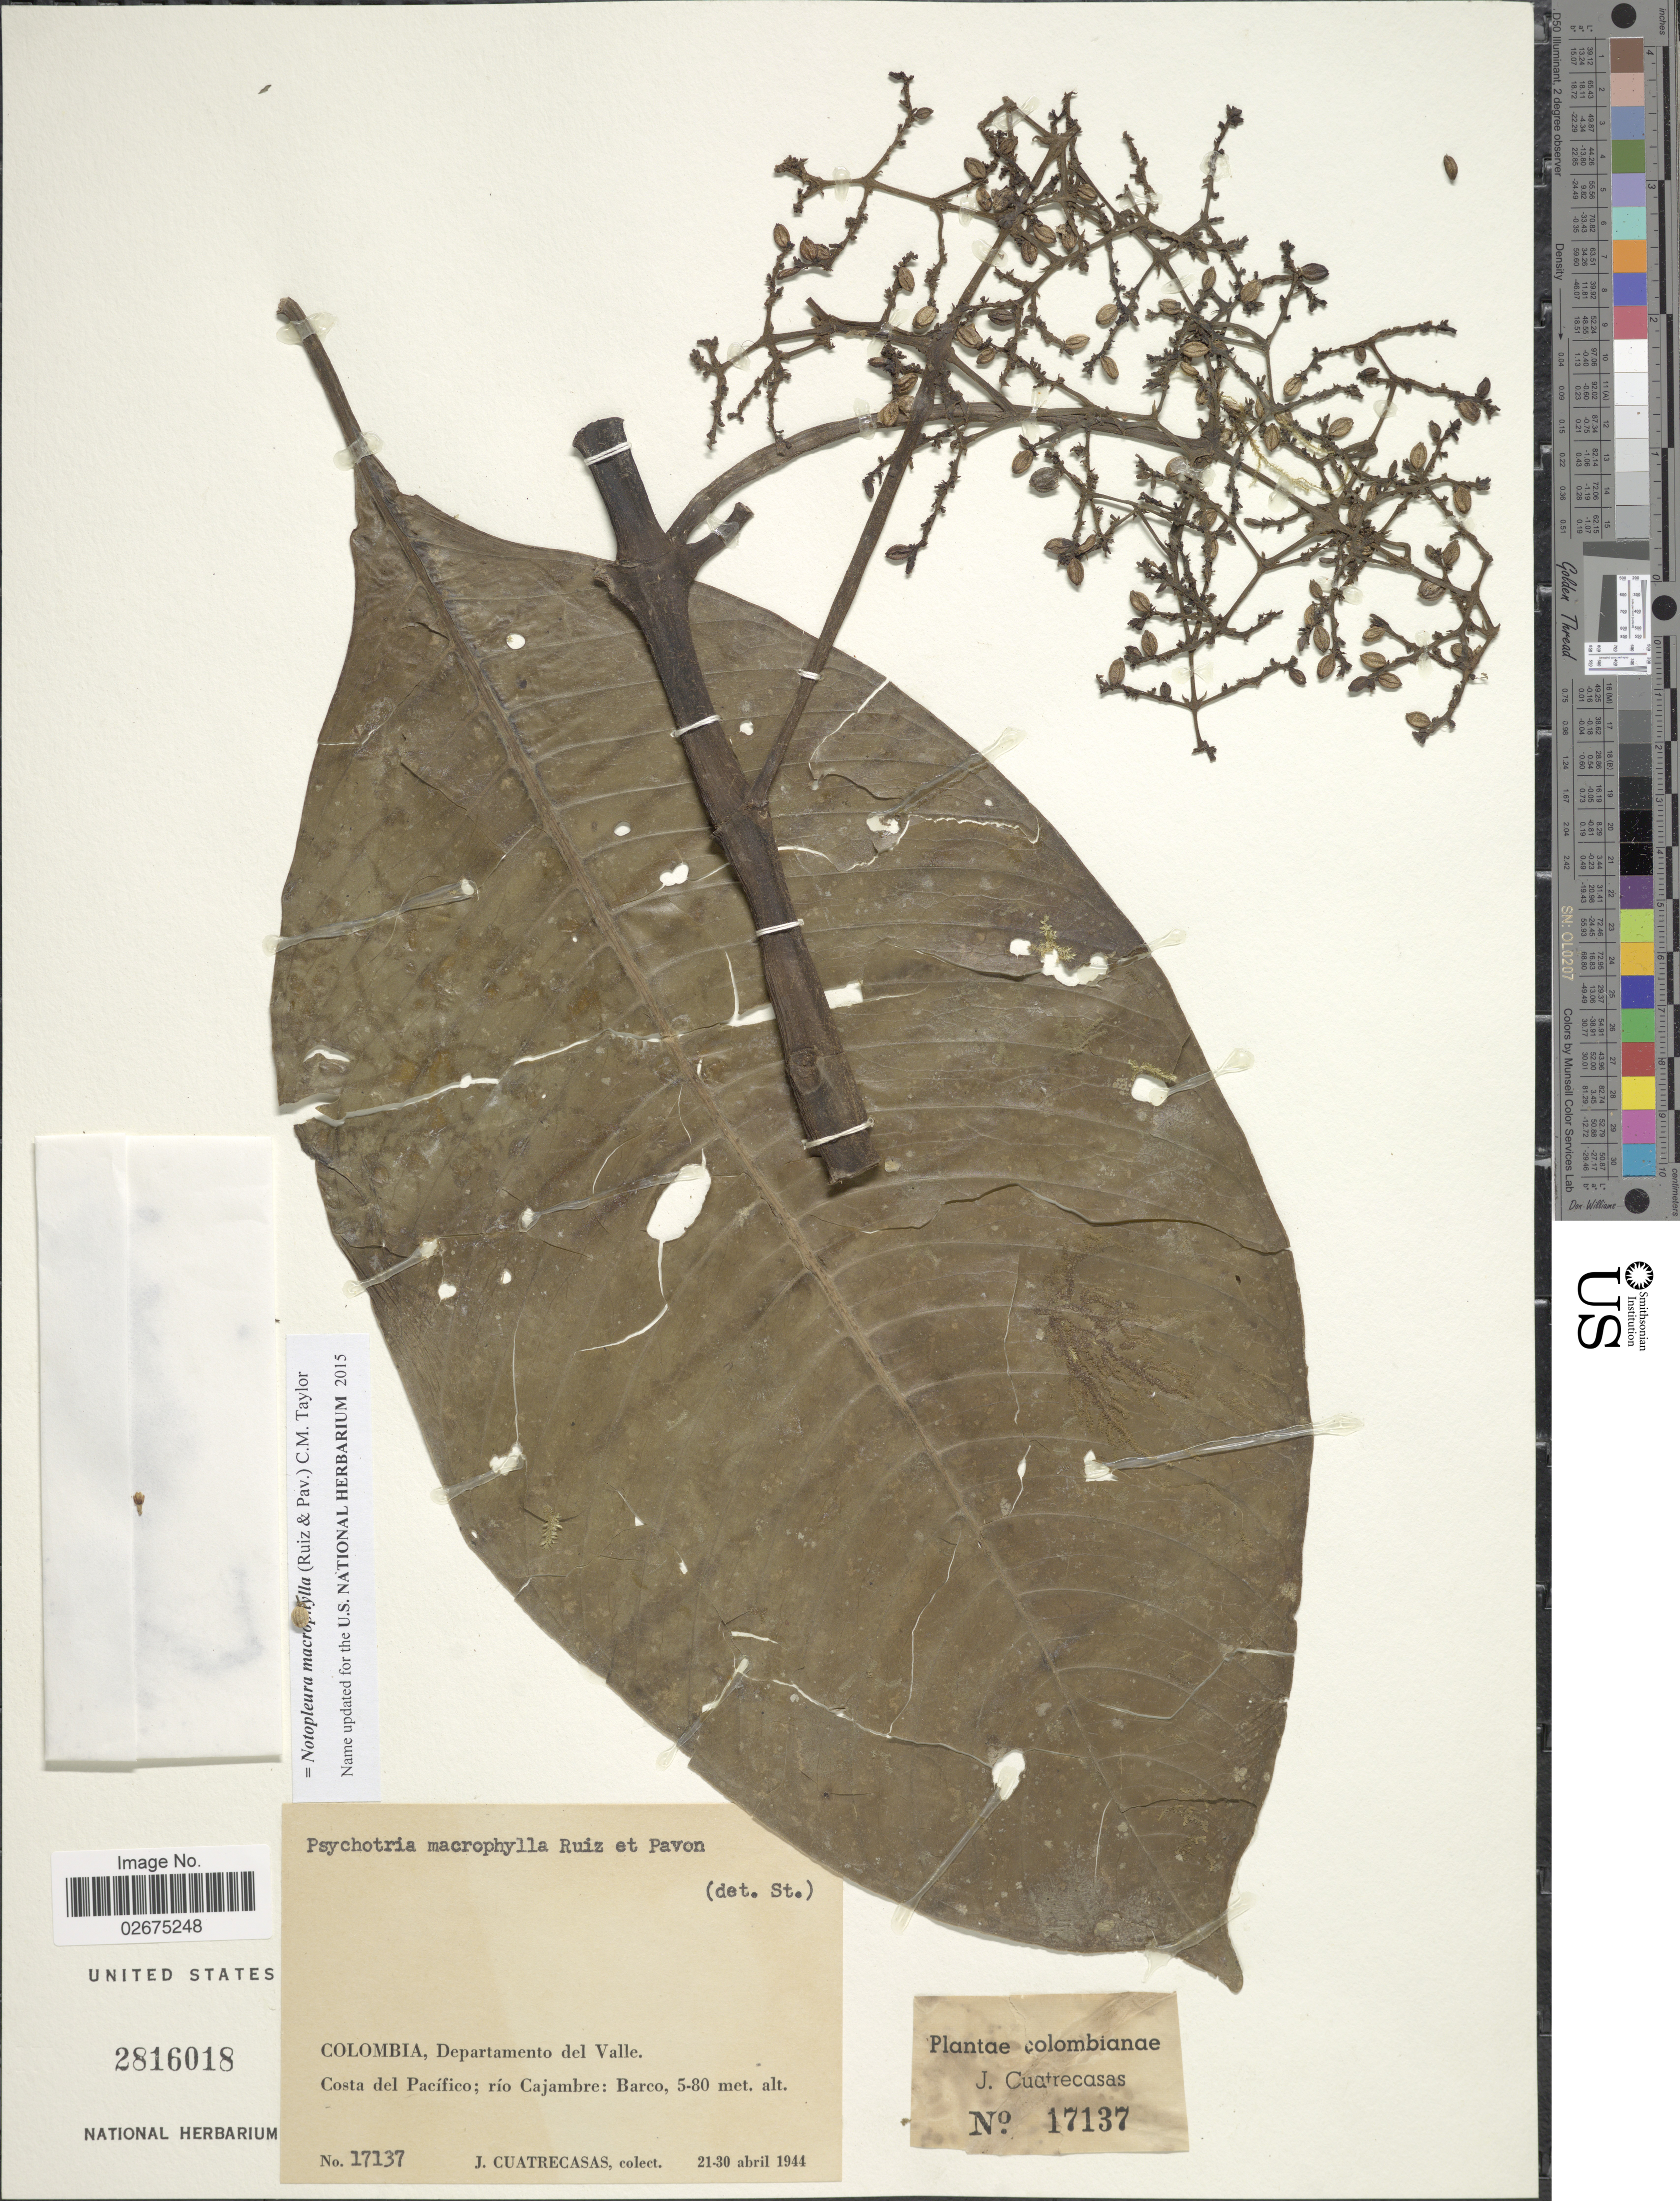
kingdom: Plantae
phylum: Tracheophyta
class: Magnoliopsida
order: Gentianales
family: Rubiaceae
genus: Notopleura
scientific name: Notopleura macrophylla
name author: (Ruiz & Pav.) C.M. Taylor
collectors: J. Cuatrecasas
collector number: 17137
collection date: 1944-04-21/1944-04-30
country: Colombia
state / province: Valle del Cauca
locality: Departamento del Valle, Costa del Pacífico; río Cajambre: Barco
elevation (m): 5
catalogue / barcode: US 2816018